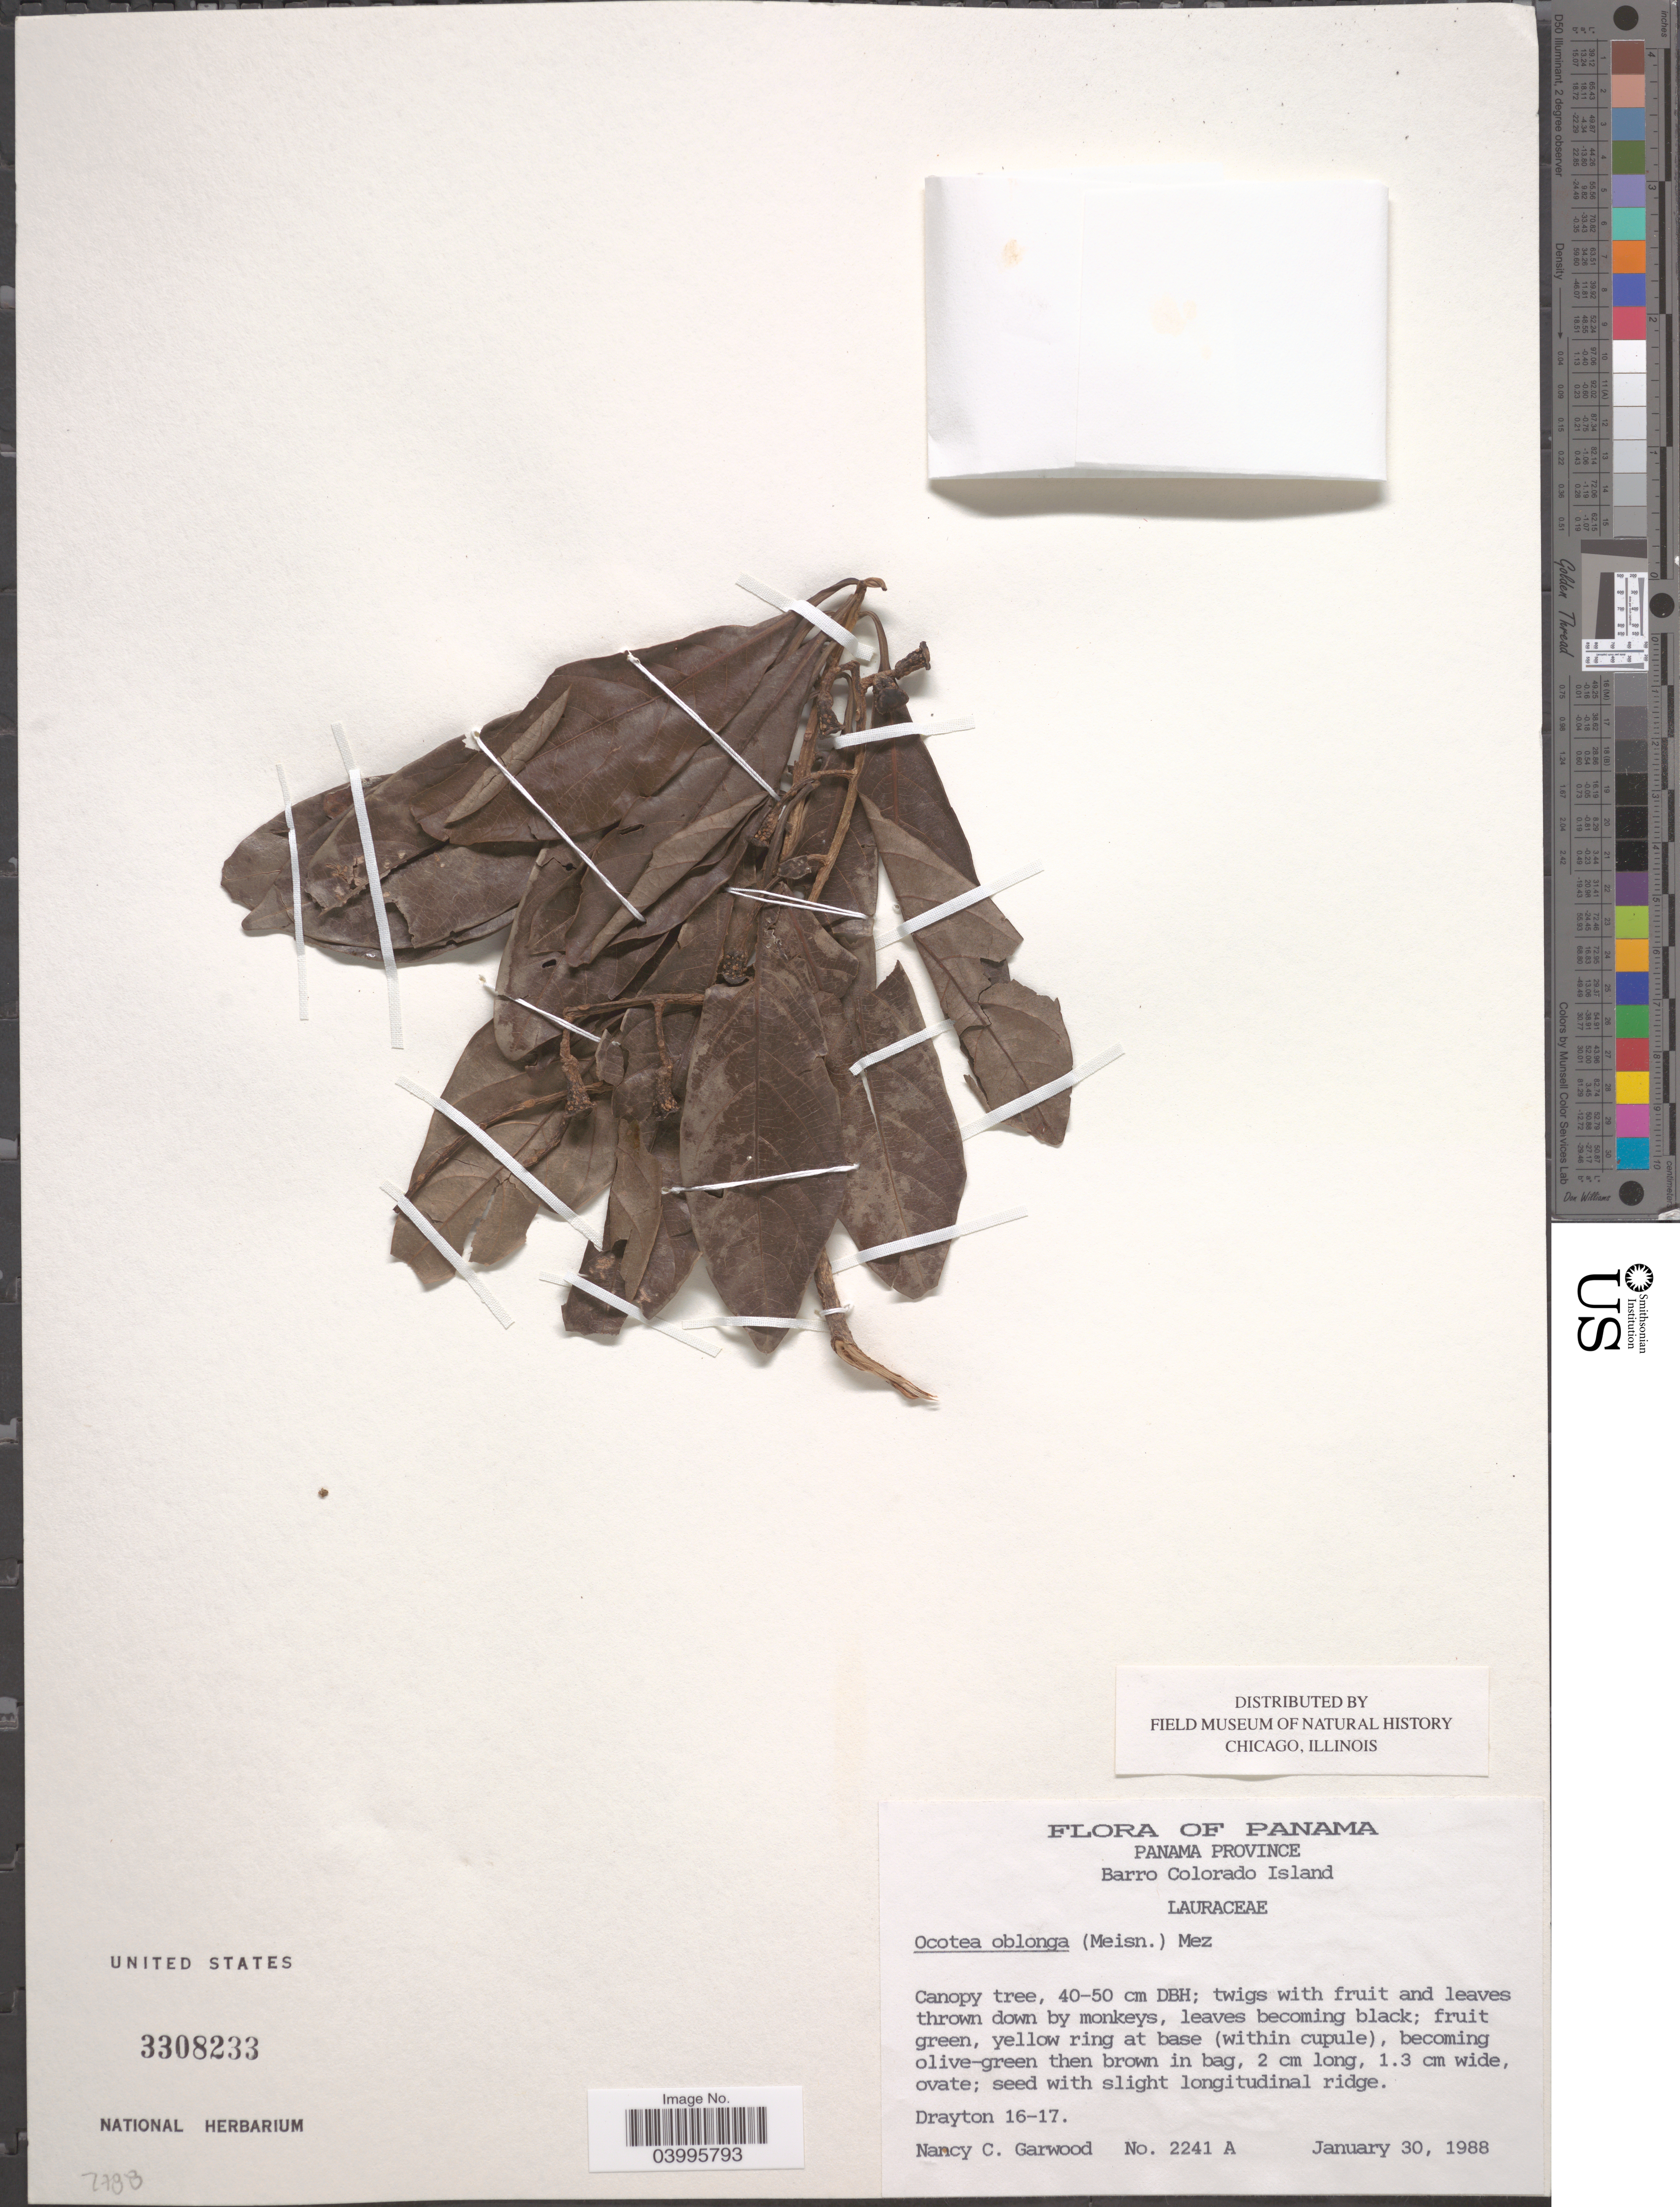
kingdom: Plantae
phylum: Tracheophyta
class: Magnoliopsida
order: Laurales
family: Lauraceae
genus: Ocotea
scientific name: Ocotea oblonga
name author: (Meisn.) Mez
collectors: N. C. Garwood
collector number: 2241A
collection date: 1988-01-30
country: Panama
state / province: Panamá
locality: Barro Colorado Island. Drayton 16-17 [unsure placement]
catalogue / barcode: US 3308233